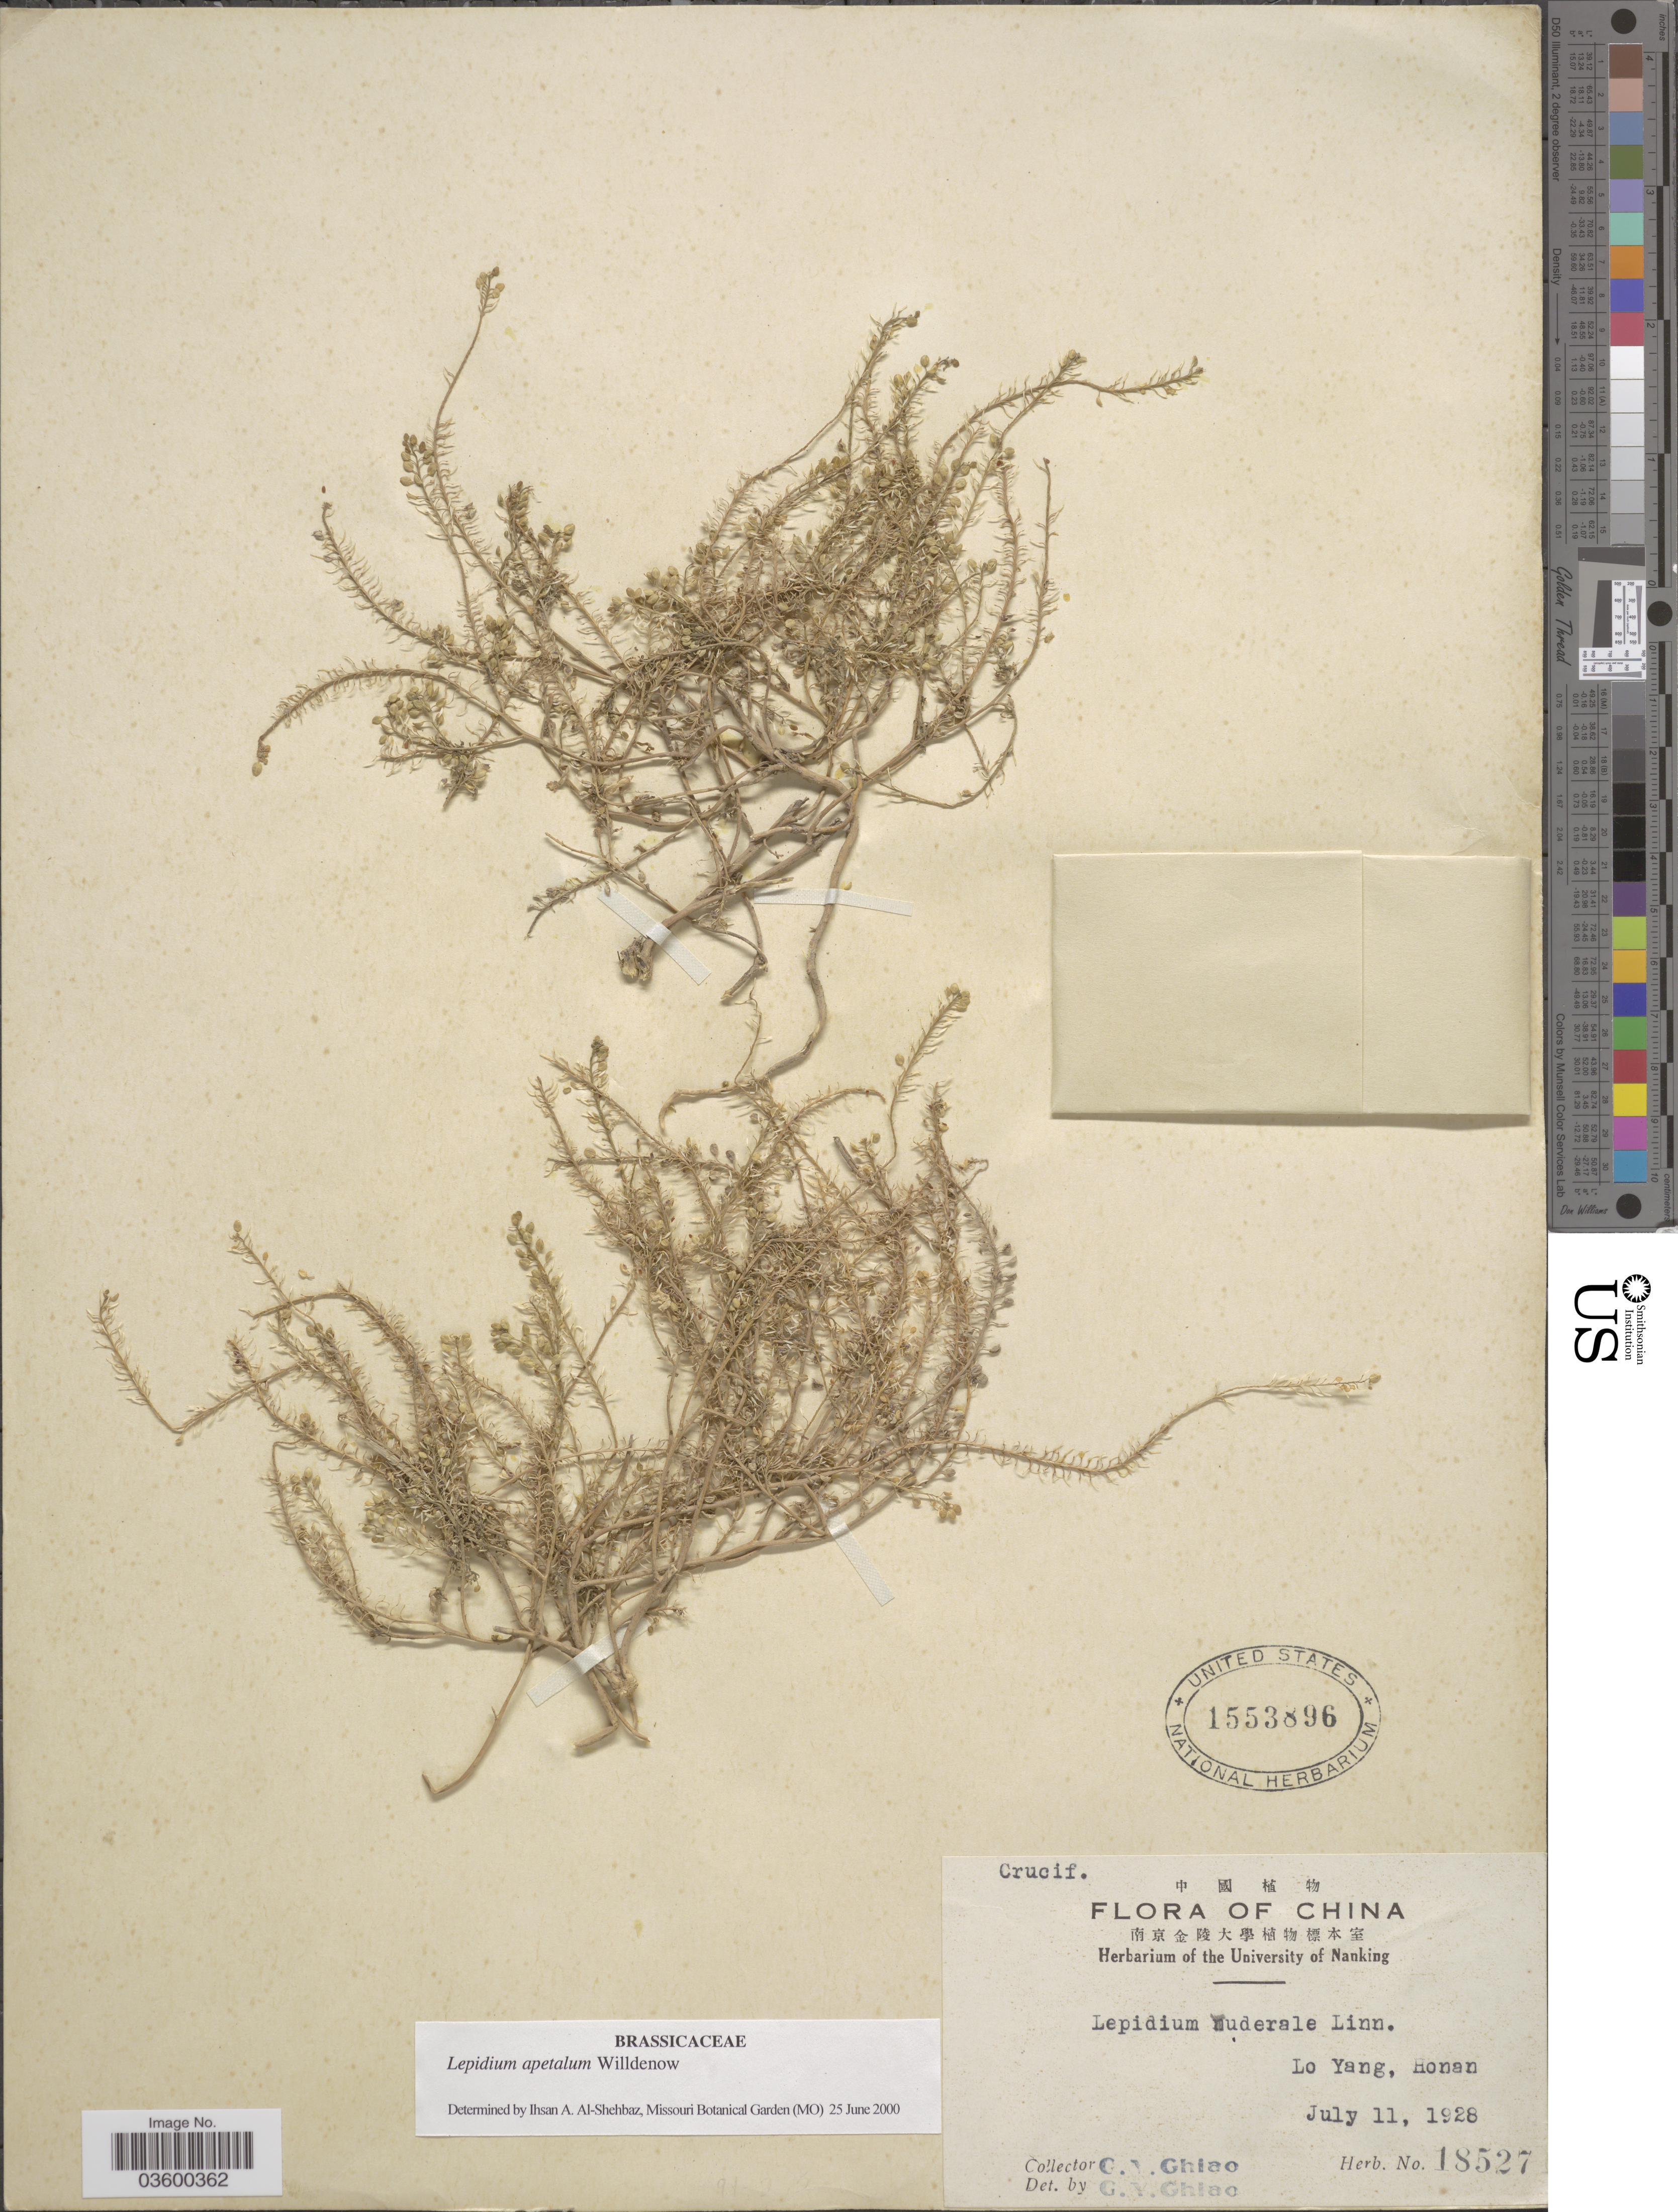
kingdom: Plantae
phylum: Tracheophyta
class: Magnoliopsida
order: Brassicales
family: Brassicaceae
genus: Lepidium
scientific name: Lepidium apetalum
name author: Willd.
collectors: C. Y. Chiao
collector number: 18527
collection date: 1928-07-11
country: China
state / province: Henan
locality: Lo Yang, Honan.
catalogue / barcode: US 1553896